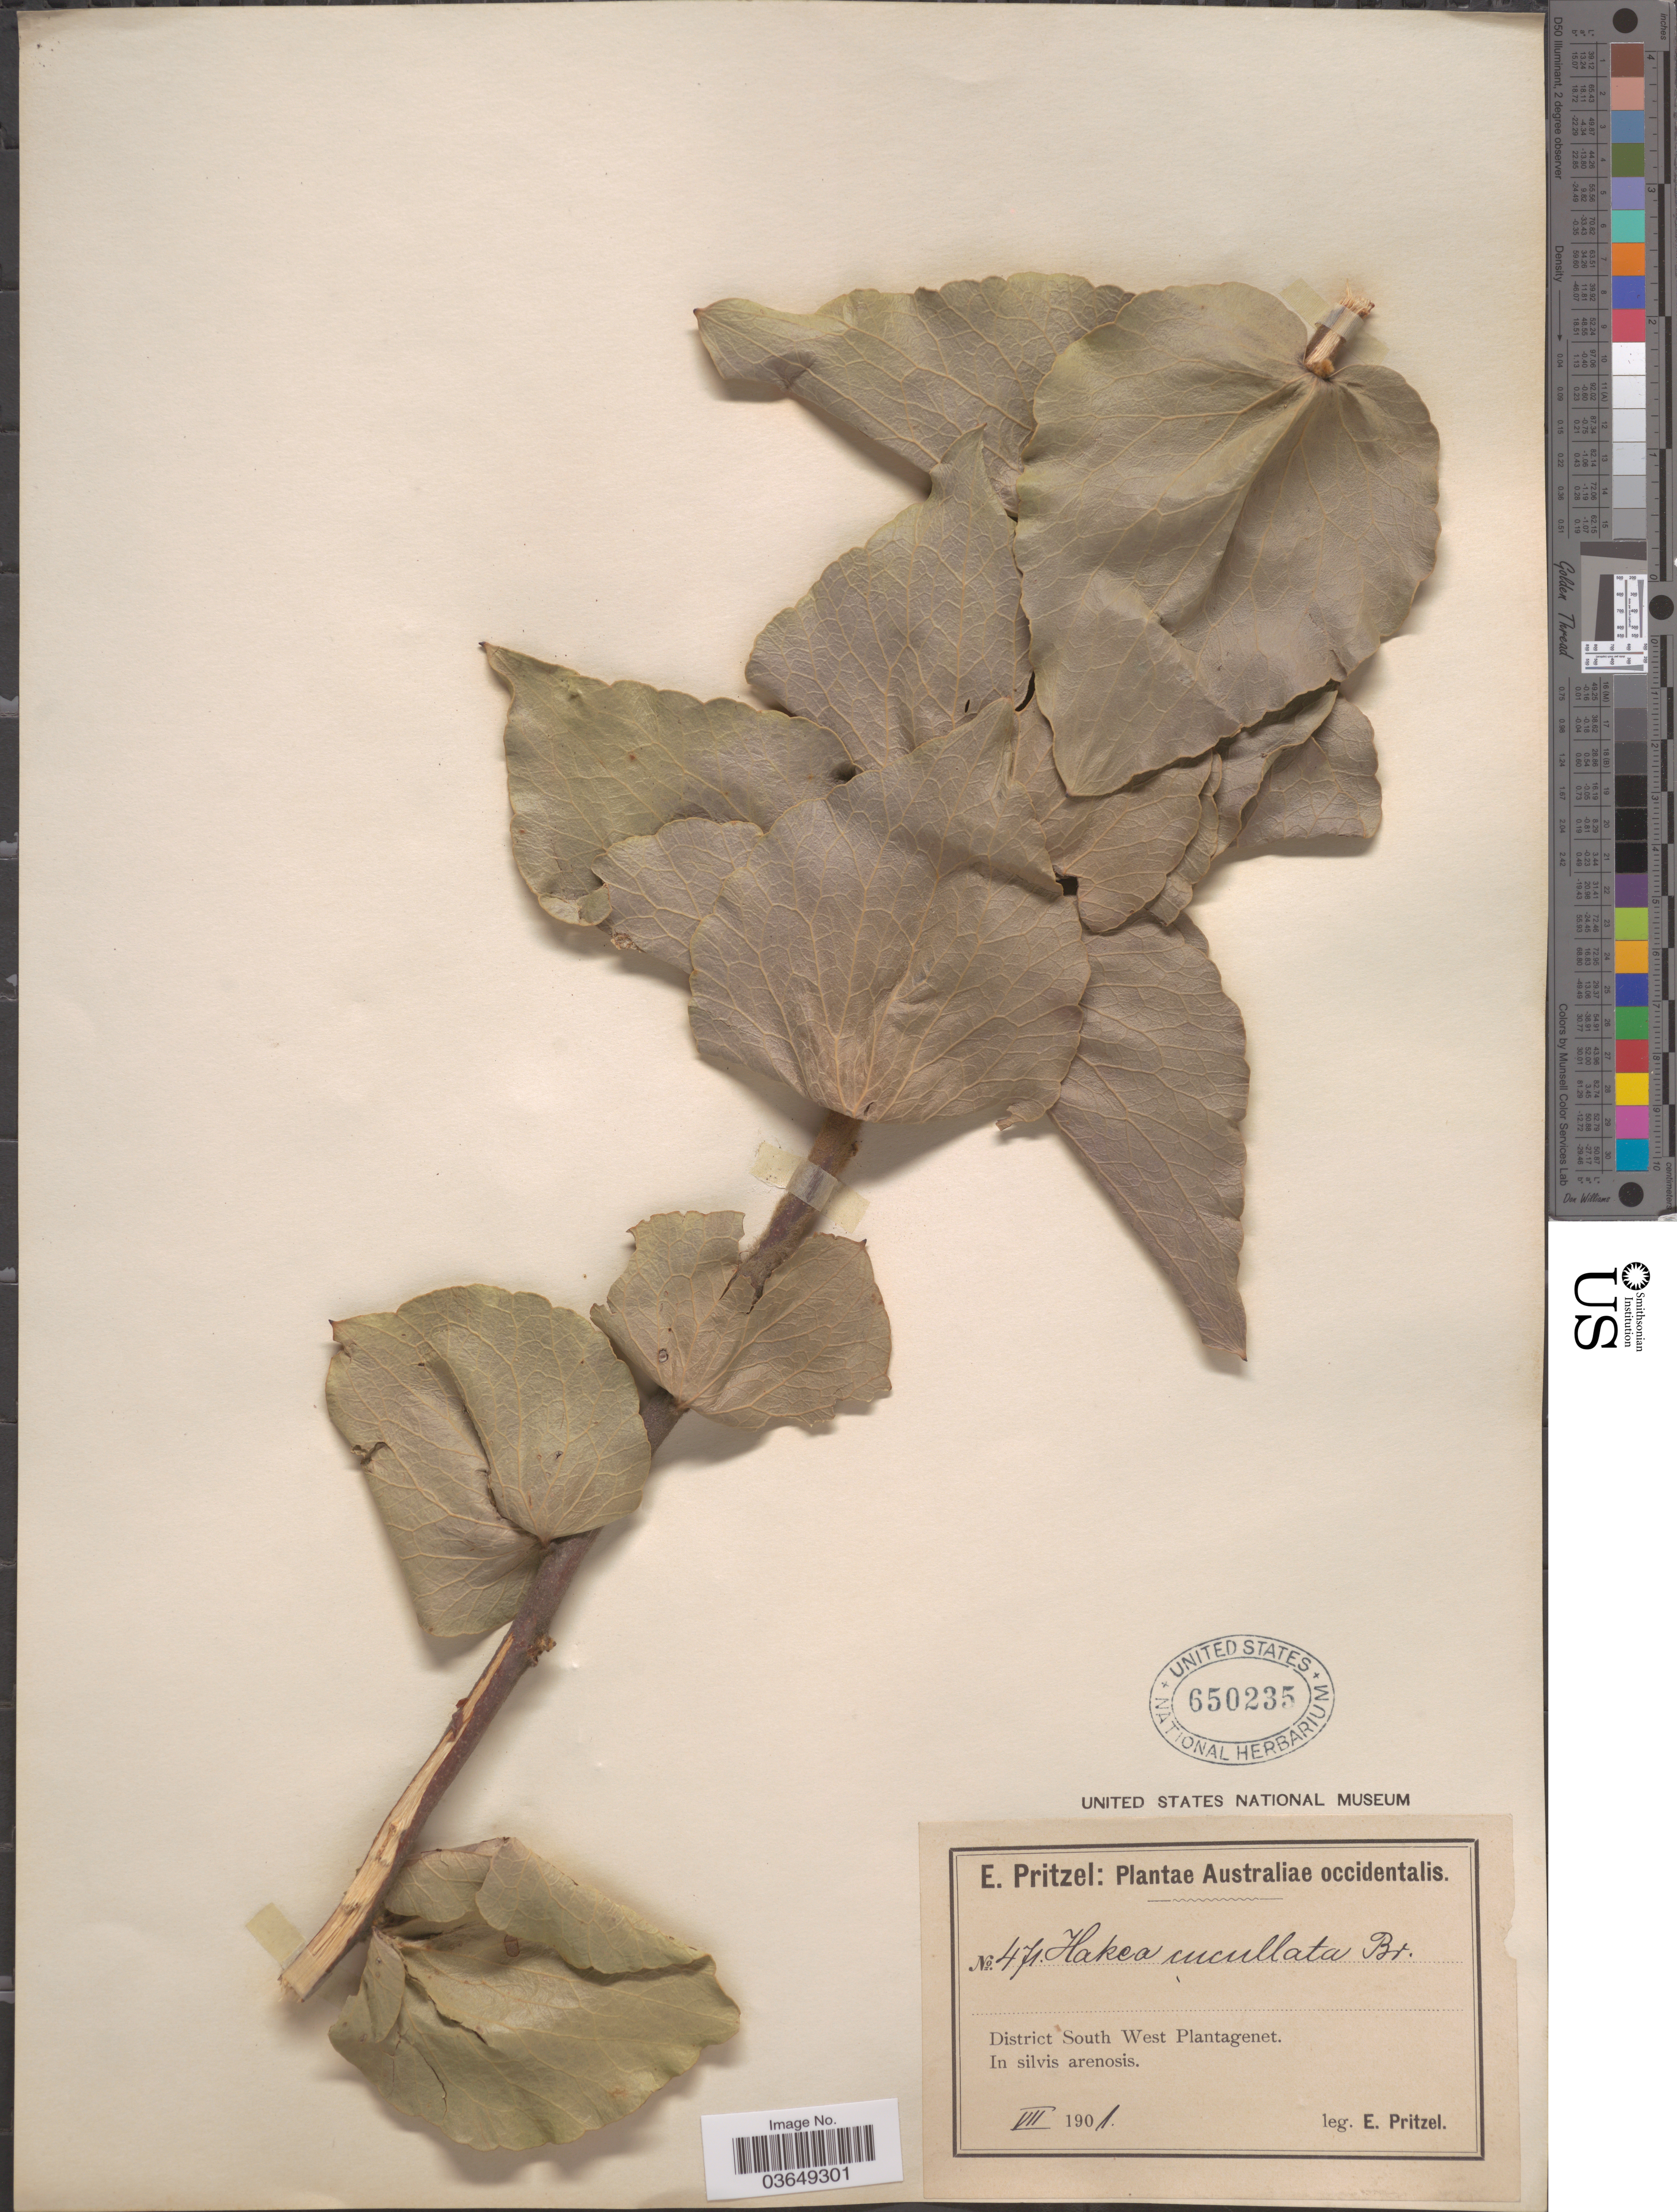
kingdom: Plantae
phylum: Tracheophyta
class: Magnoliopsida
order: Proteales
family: Proteaceae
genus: Hakea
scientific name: Hakea cucullata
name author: R. Br.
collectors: E. G. Pritzel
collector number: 471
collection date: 1901-07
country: Australia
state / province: Western Australia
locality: Australiae occidentalis. District South West Plantagenet.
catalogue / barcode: US 650235